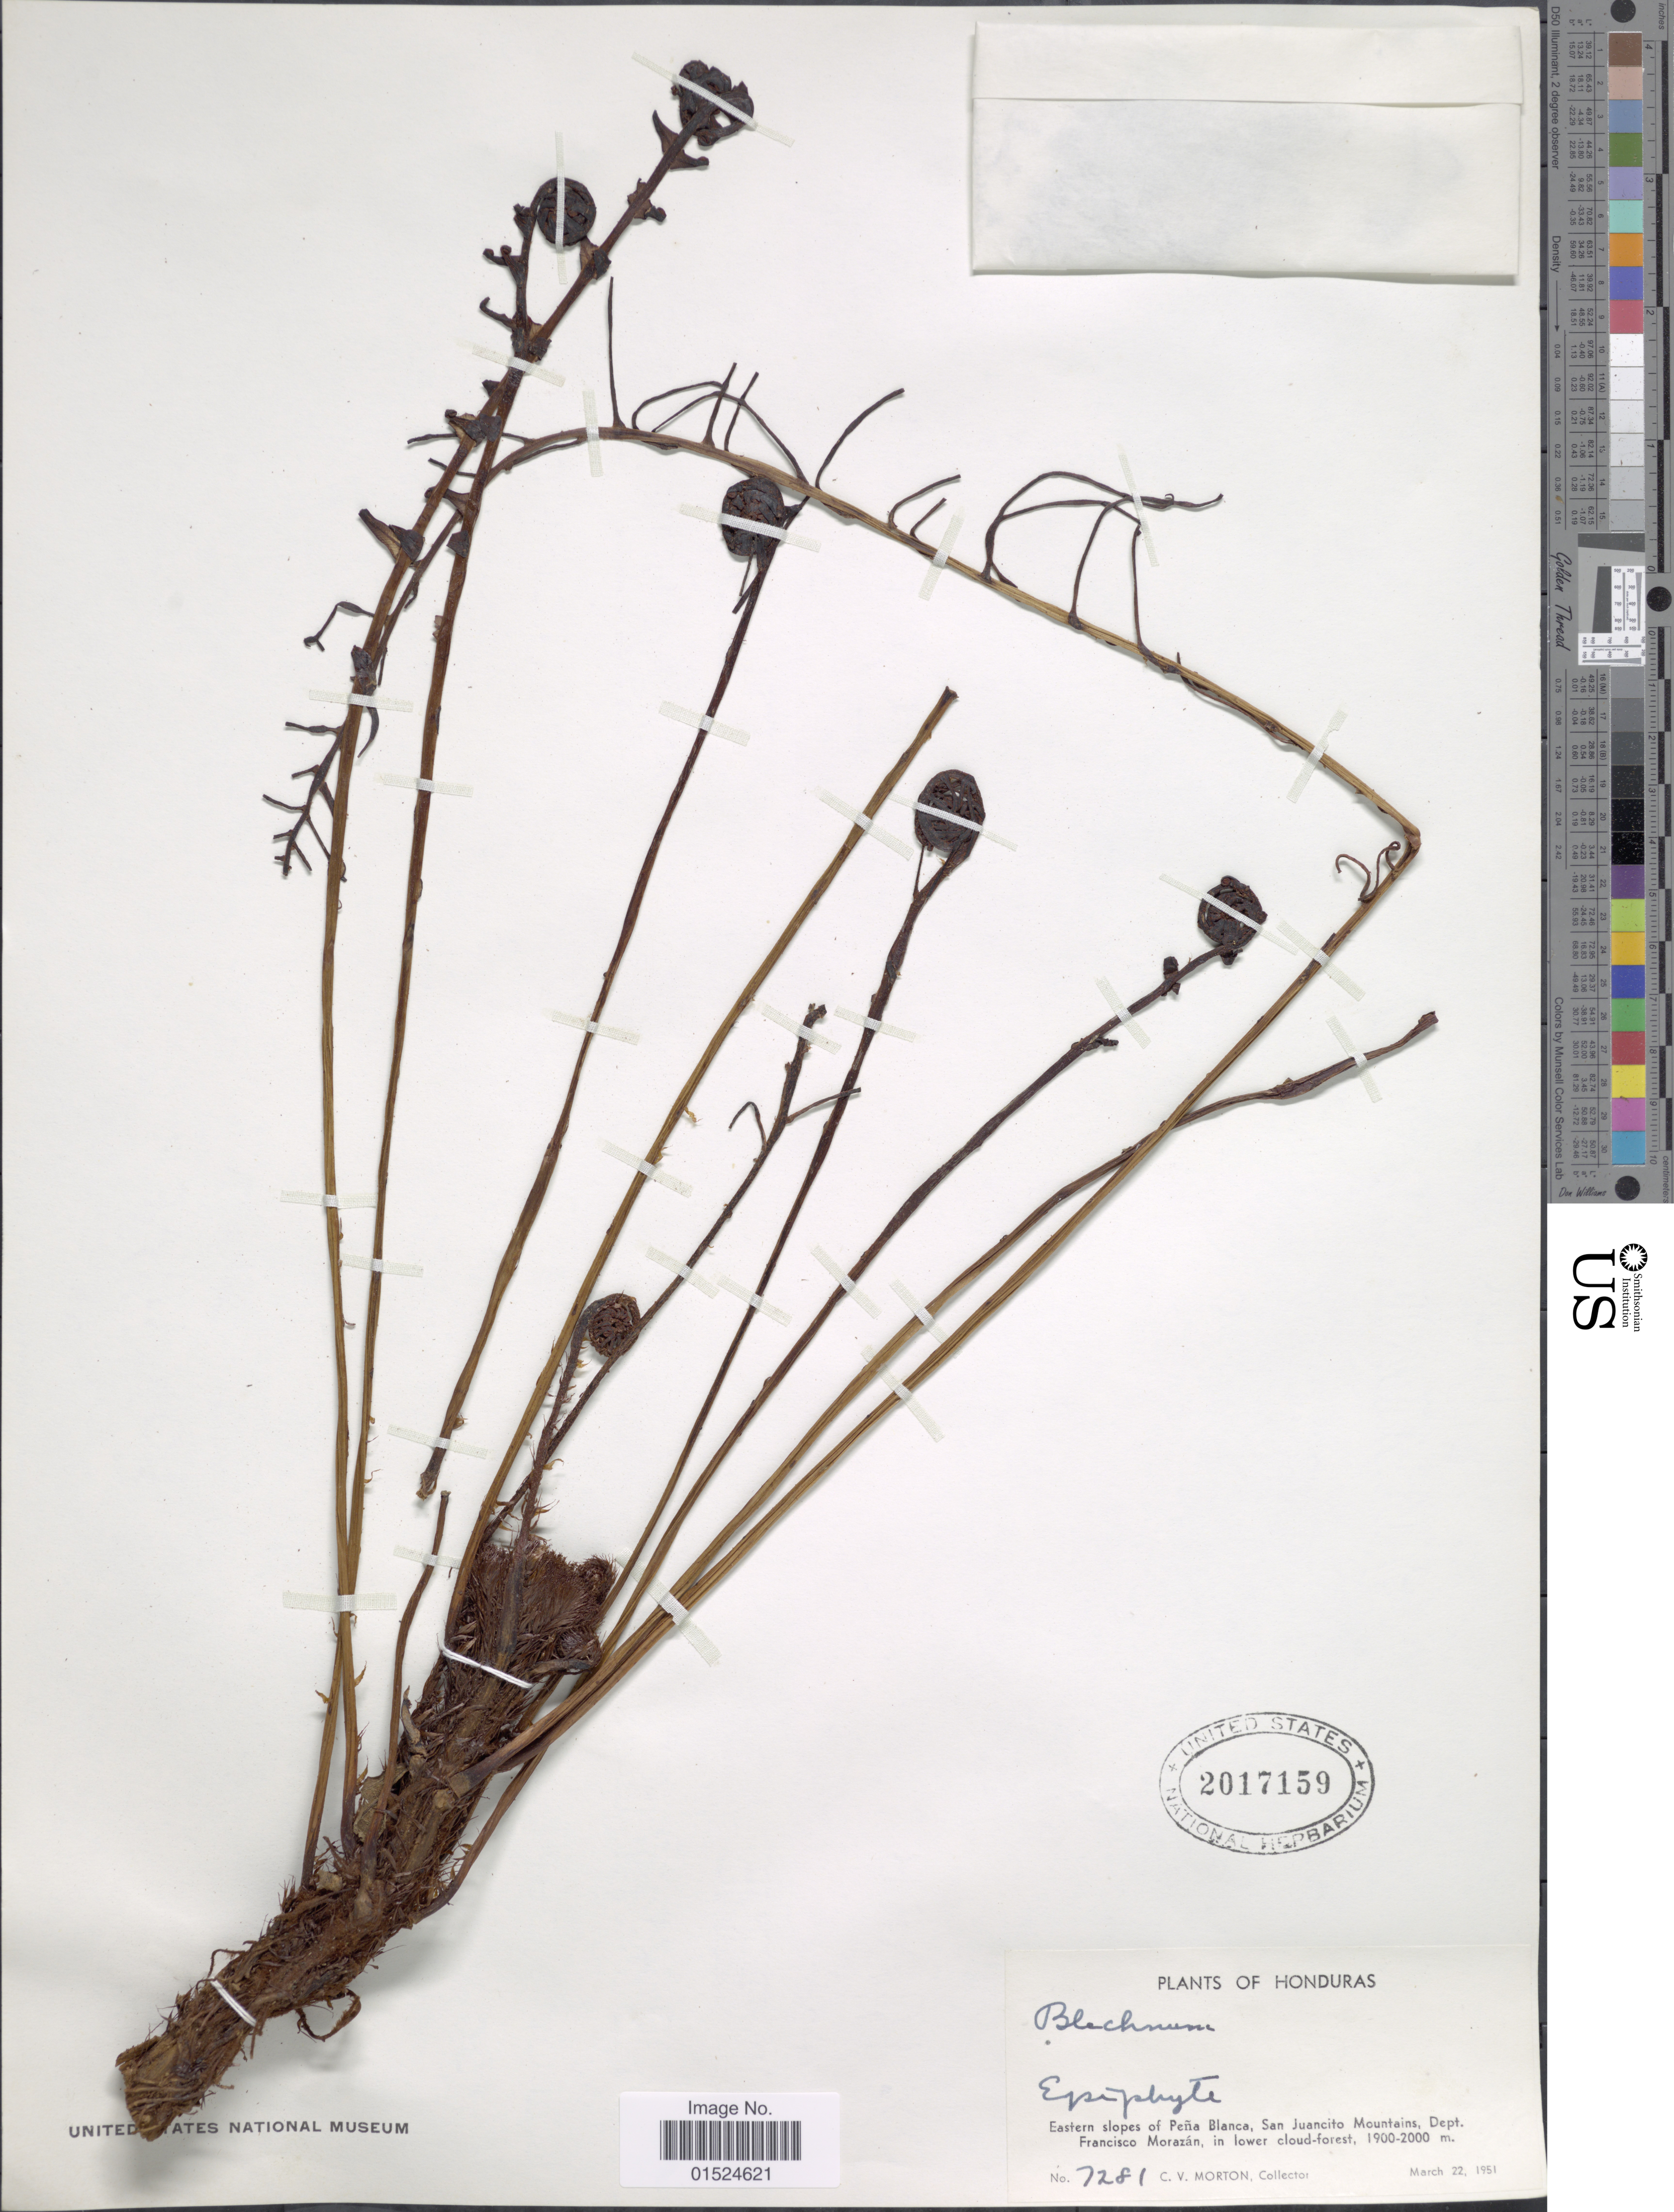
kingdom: Plantae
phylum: Tracheophyta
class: Polypodiopsida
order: Polypodiales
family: Blechnaceae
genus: Blechnum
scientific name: Blechnum sp.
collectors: C. V. Morton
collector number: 7281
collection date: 1951-03-22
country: Honduras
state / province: Fco. Morazán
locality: Eastern slopes of Peña Blanca, San Juancito Mountains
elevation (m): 1900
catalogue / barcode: US 2017159